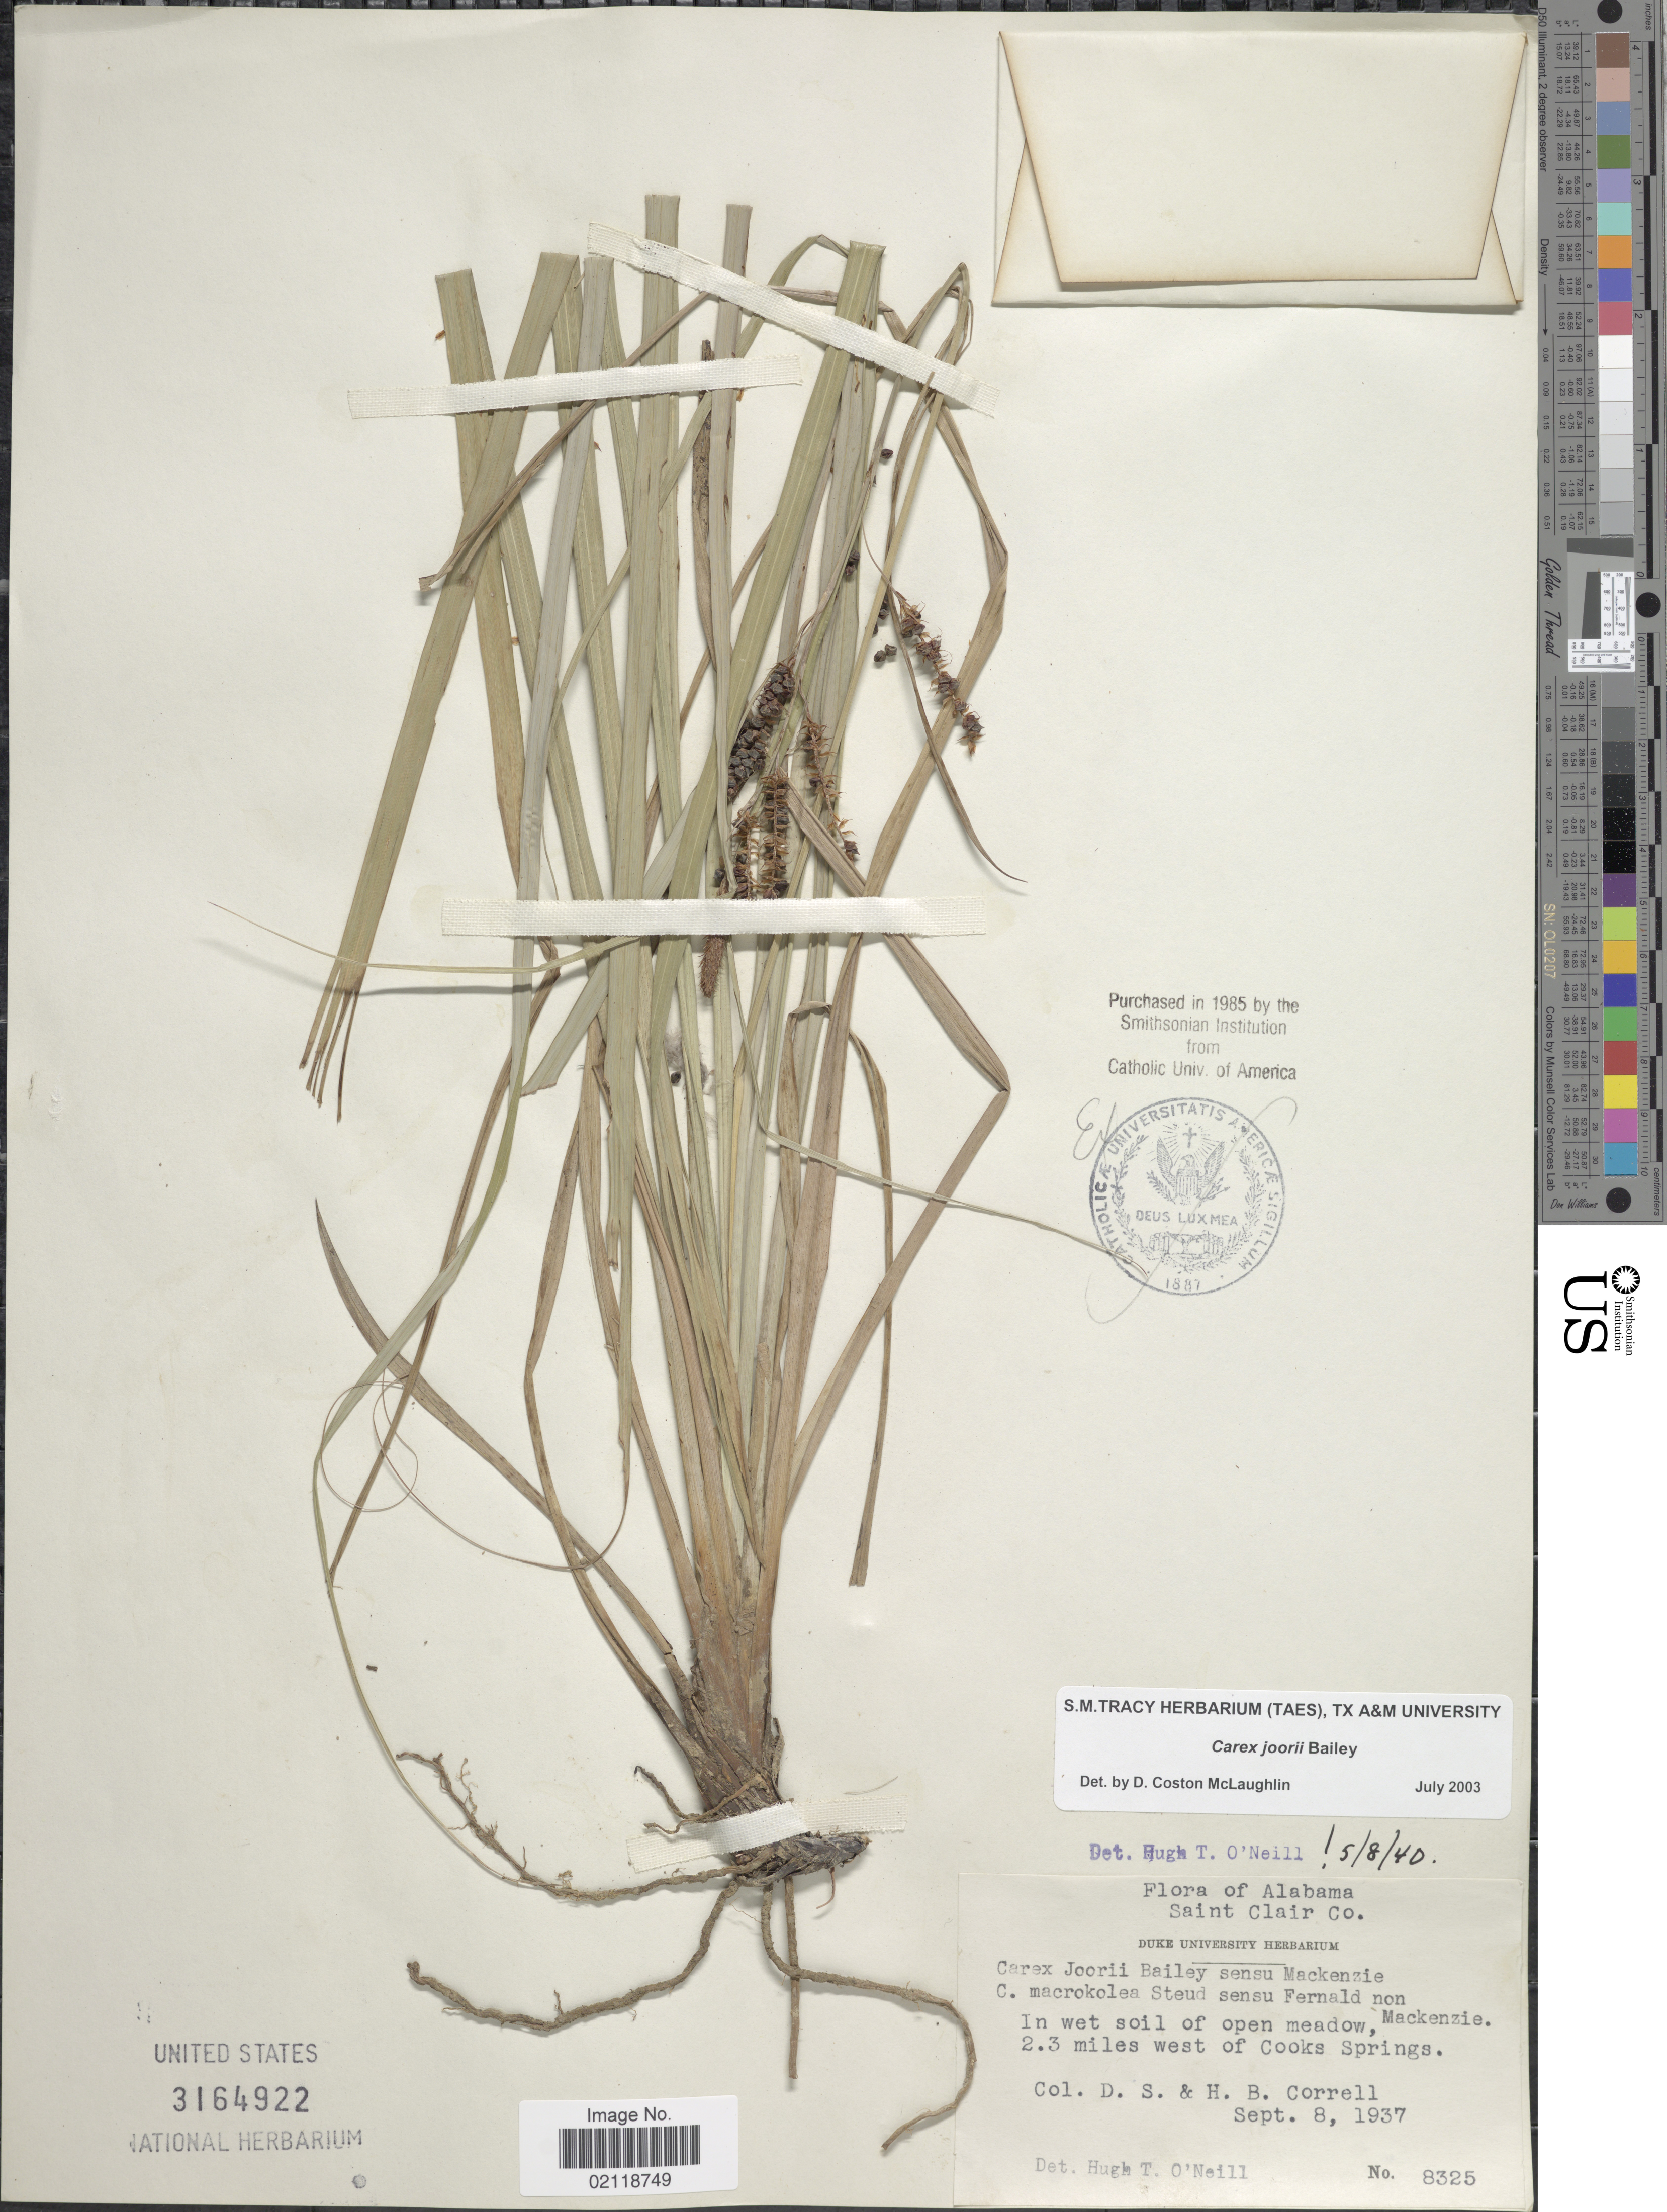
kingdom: Plantae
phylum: Tracheophyta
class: Liliopsida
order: Poales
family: Cyperaceae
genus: Carex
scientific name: Carex joorii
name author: L.H. Bailey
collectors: D. S. Correll & H. Correll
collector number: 8325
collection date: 1937-09-08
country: United States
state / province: Alabama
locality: Saint Clair Co., in wet soil of open meadow, 2.3 miles west of Cooks Springs.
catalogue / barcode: US 3164922